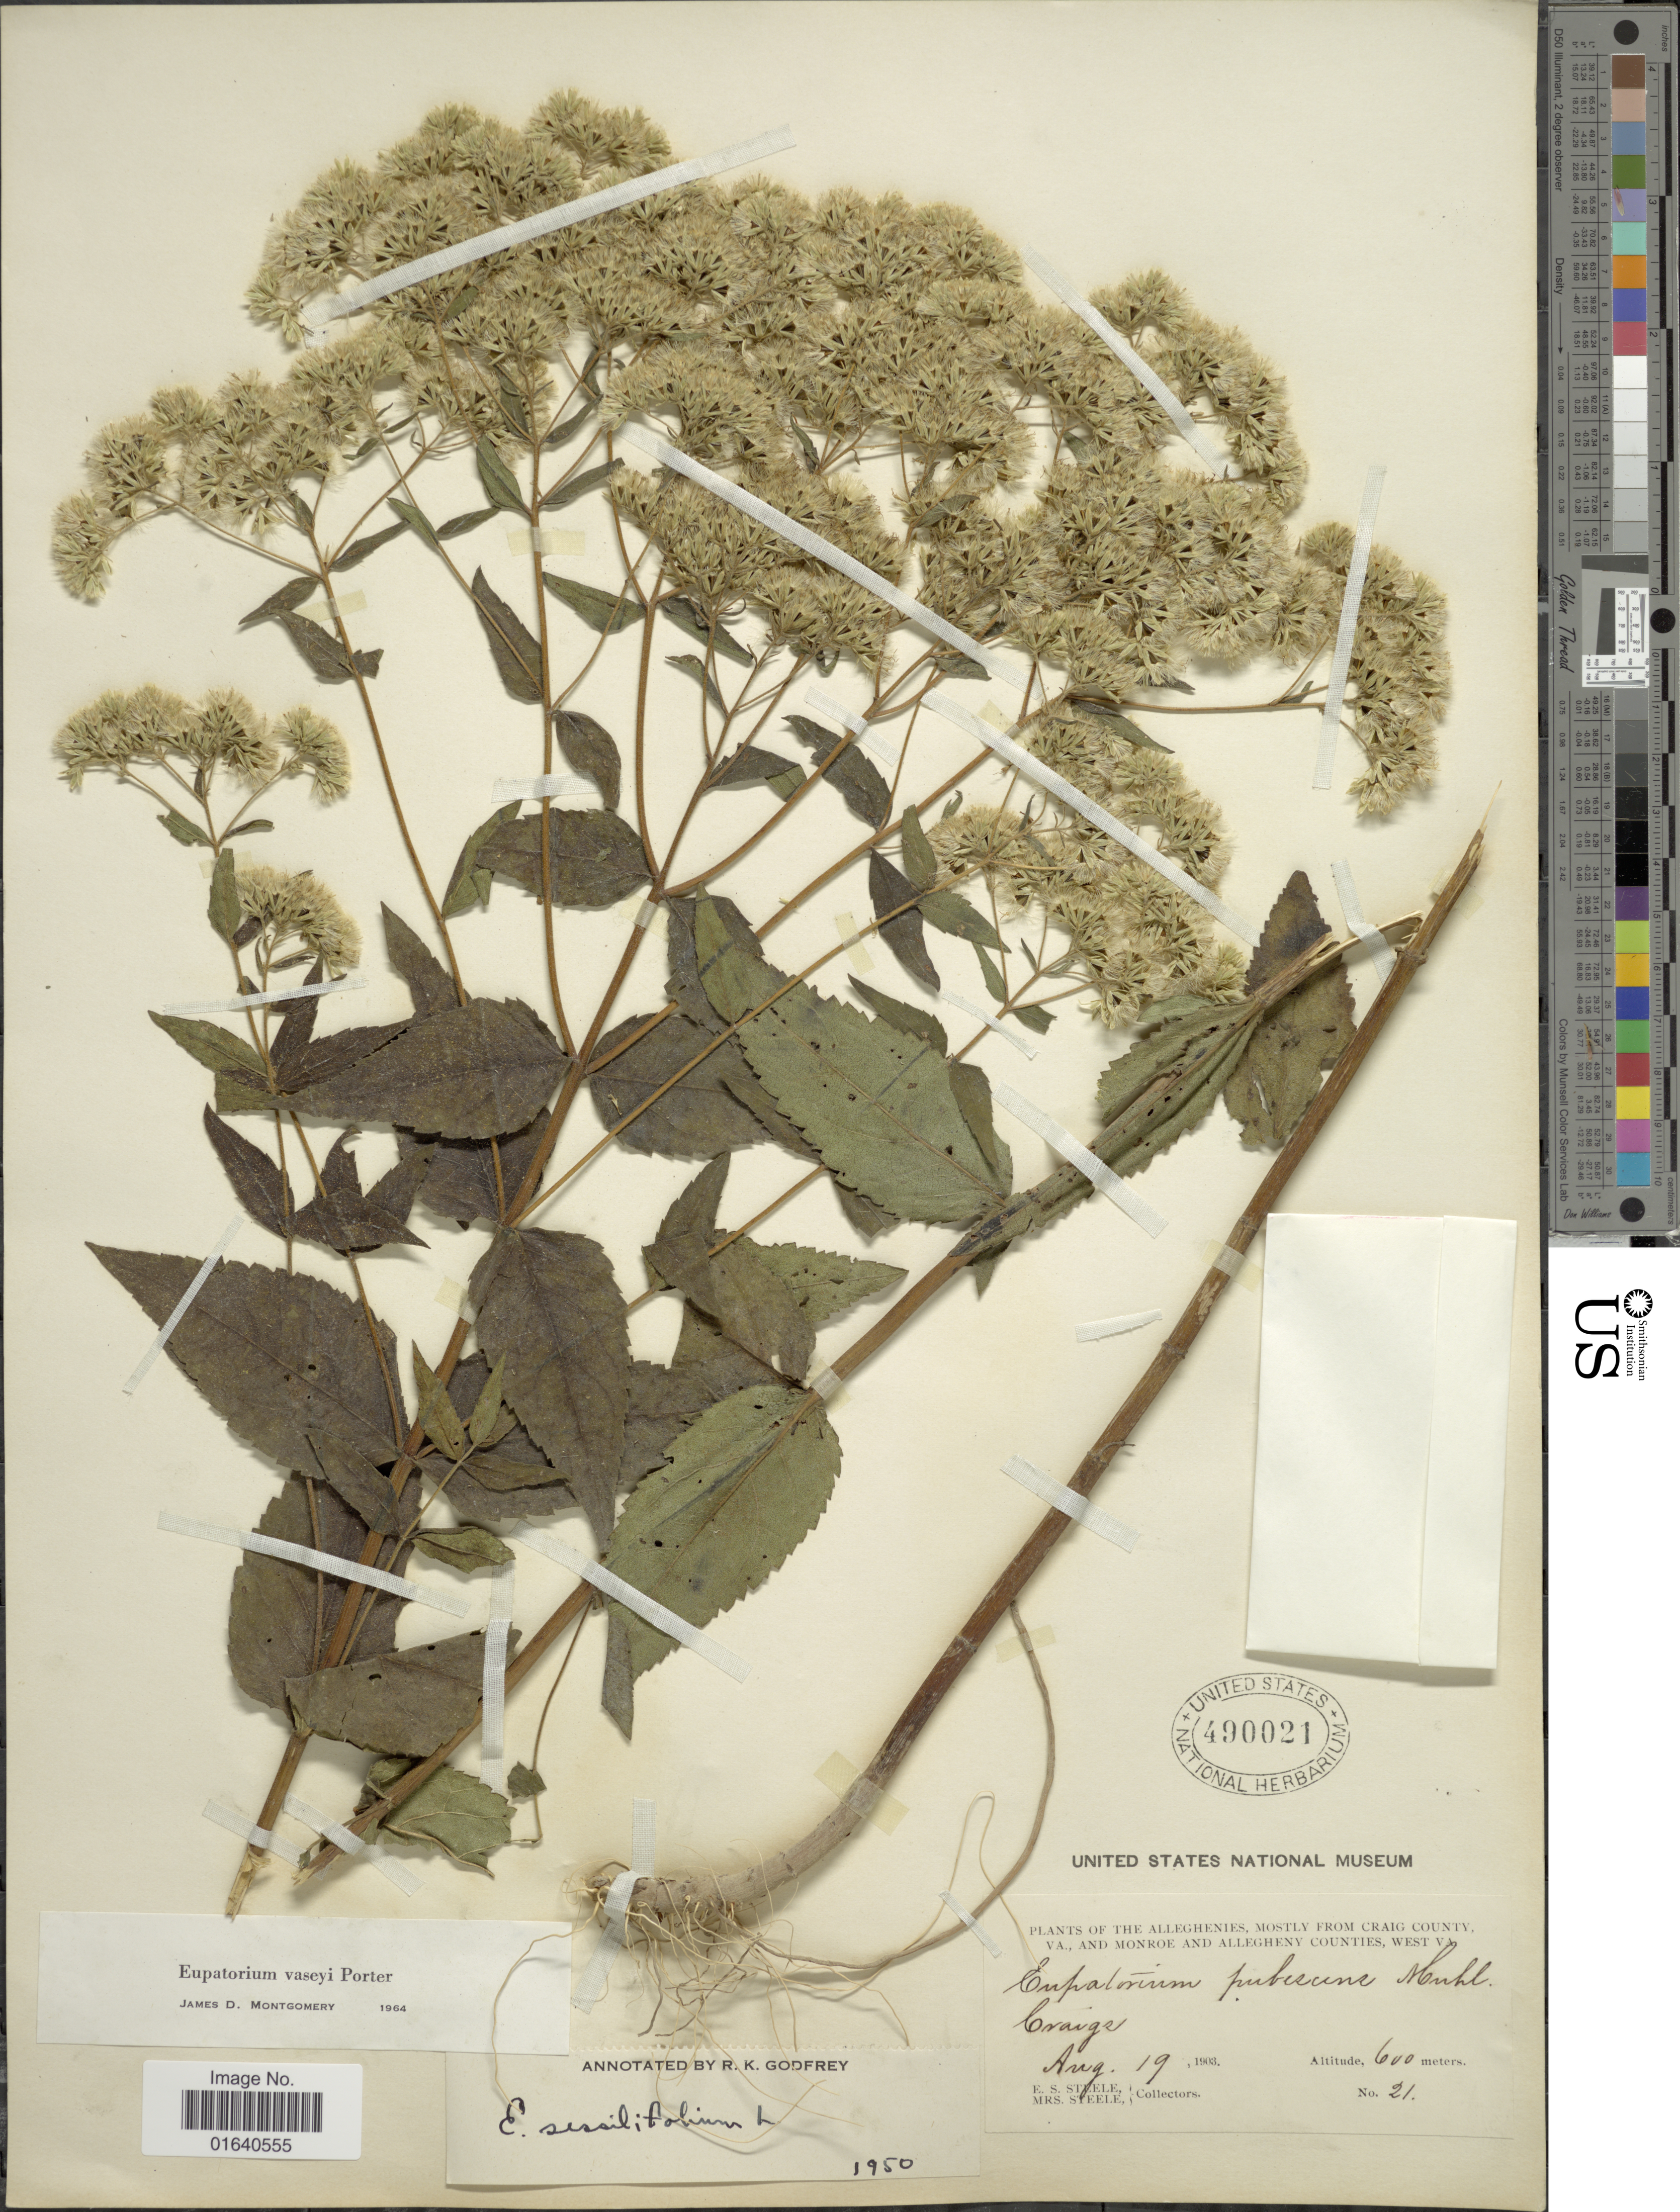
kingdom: Plantae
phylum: Tracheophyta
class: Magnoliopsida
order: Asterales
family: Asteraceae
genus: Eupatorium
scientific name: Eupatorium vaseyi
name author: Porter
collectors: E. Steele & Mrs. E. S. Steele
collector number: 21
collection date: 1903-08-19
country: United States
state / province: West Virginia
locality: The Alleghemies, mostly from Craig County, VA., and Monroe and Allegheny Counties, Craigs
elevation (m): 600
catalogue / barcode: US 490021